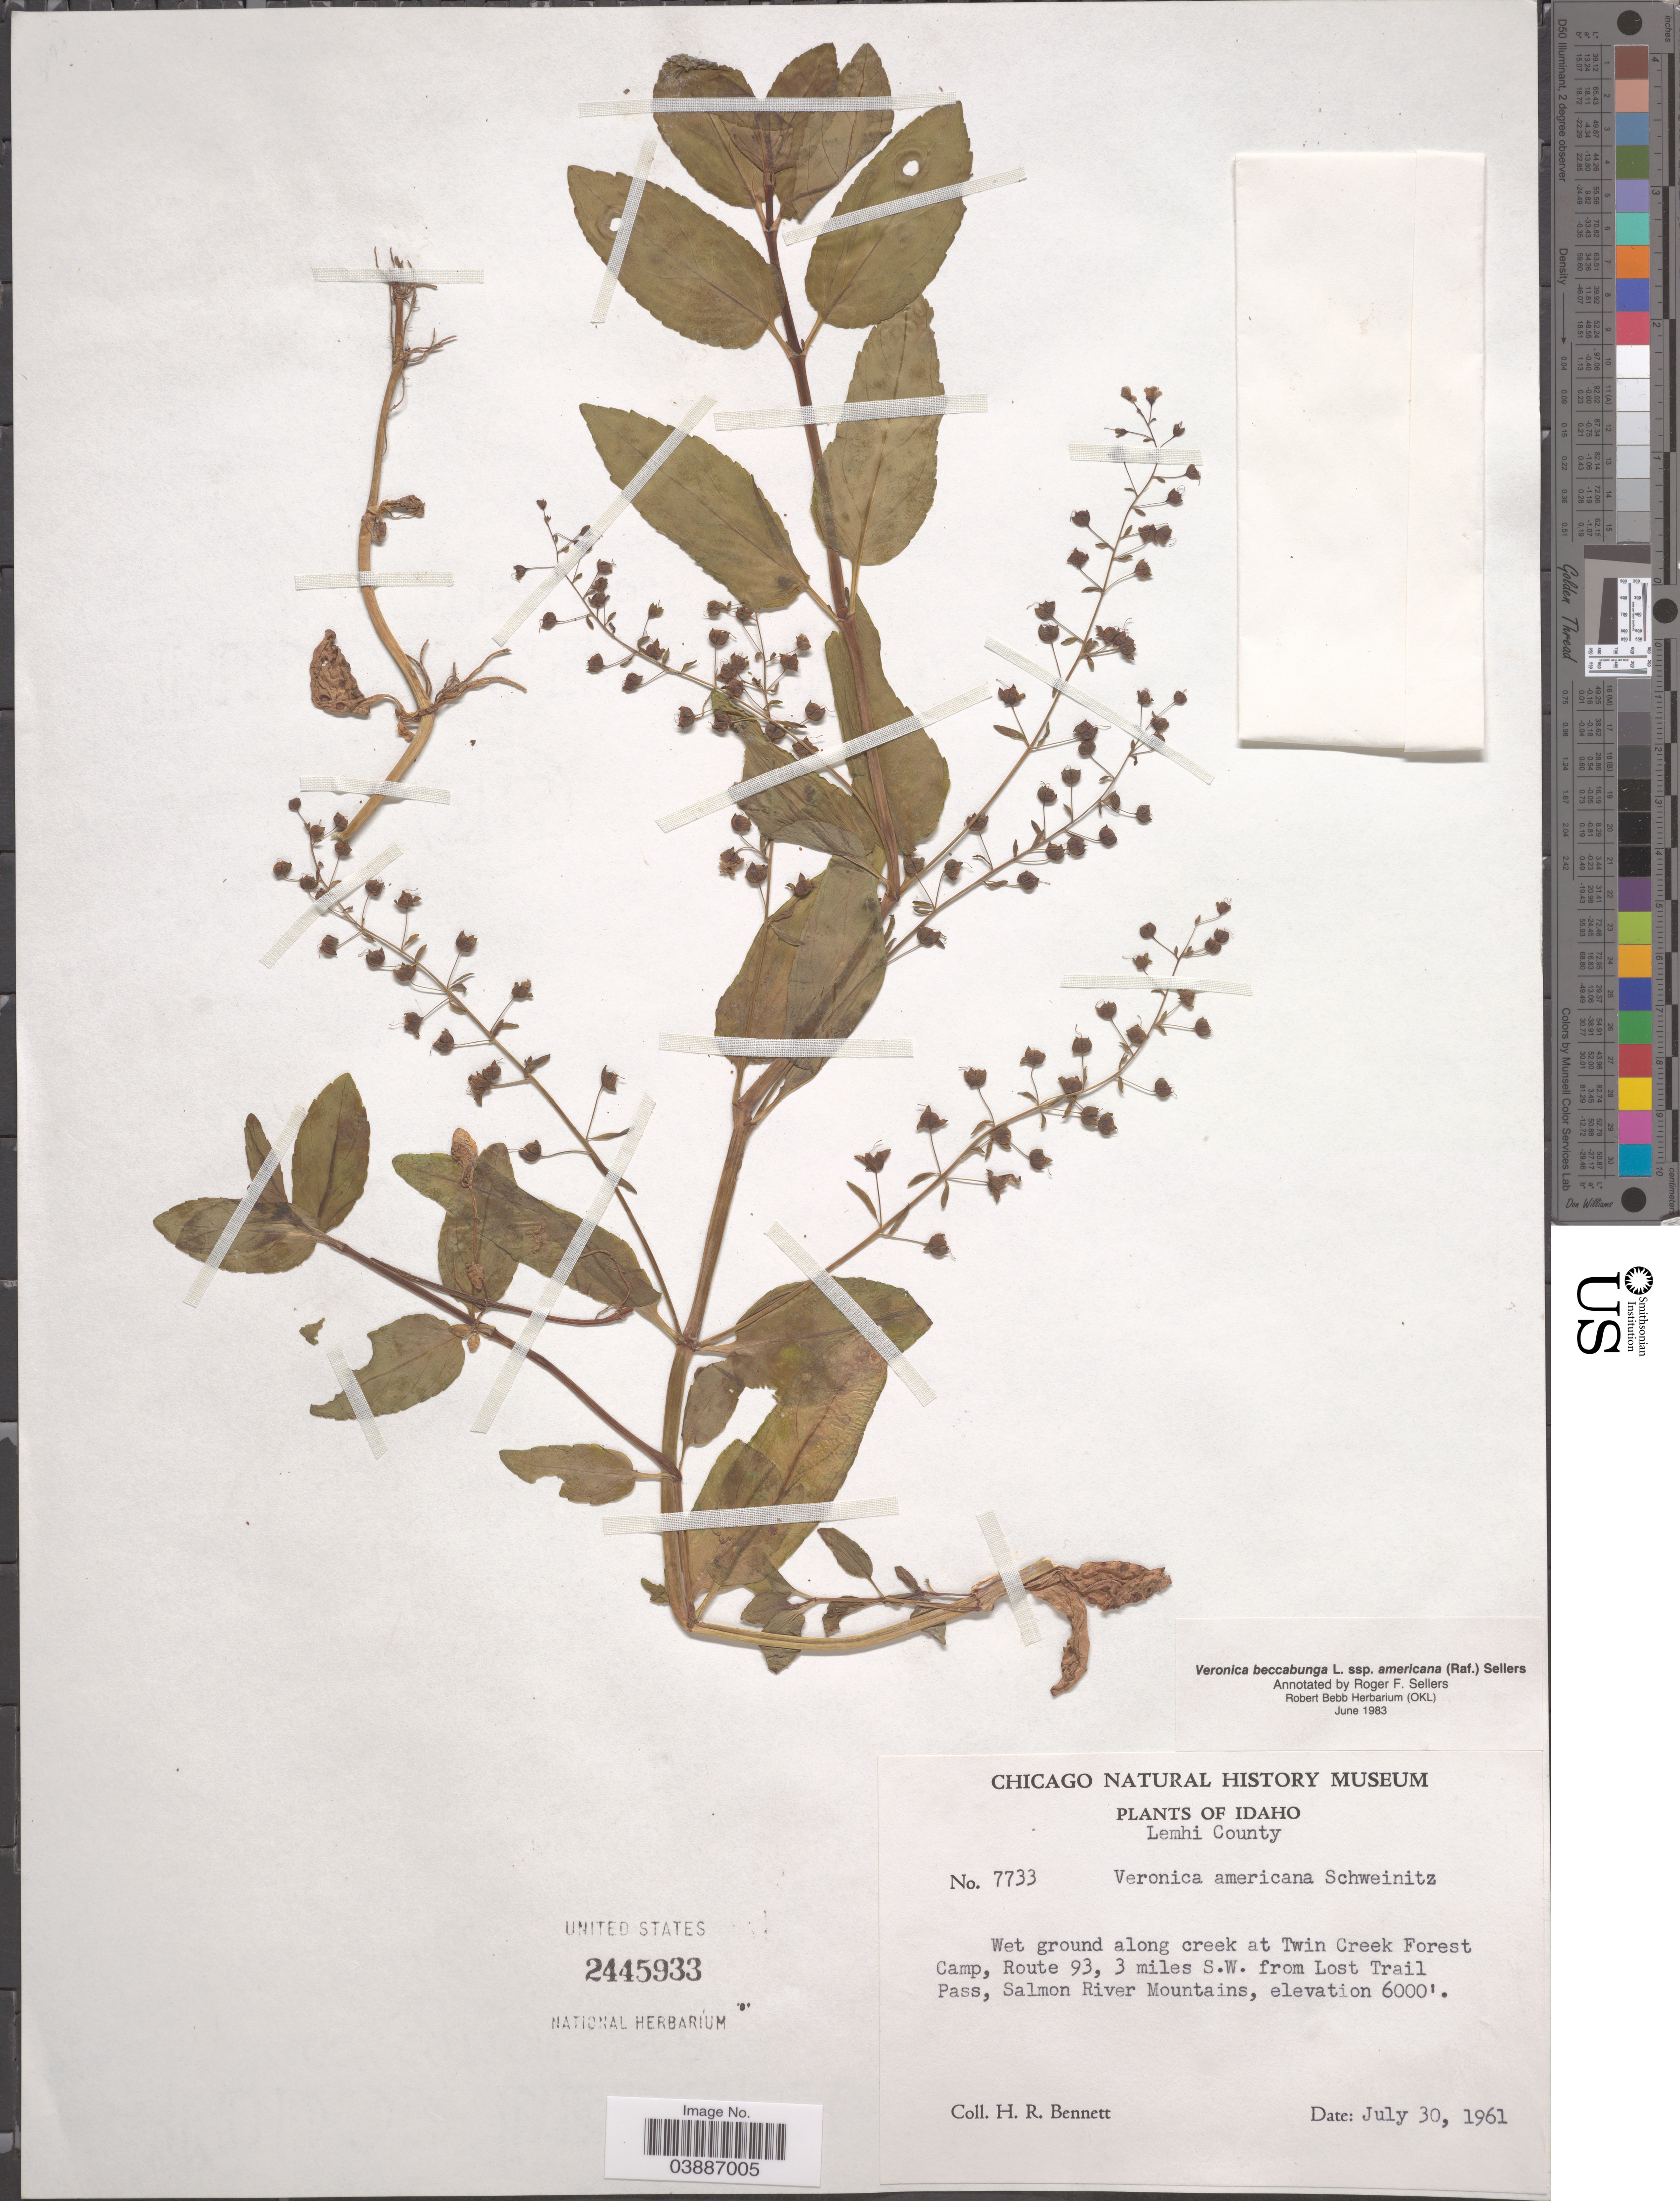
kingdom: Plantae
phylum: Tracheophyta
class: Magnoliopsida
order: Lamiales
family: Plantaginaceae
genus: Veronica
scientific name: Veronica beccabunga subsp. americana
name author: Raf.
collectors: H. R. Bennett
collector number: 7733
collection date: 1961-07-30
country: United States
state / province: Idaho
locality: Lemhi County. Wet ground along creek at Twin Creek Forest Camp, Route 93, 3 miles S.W. from Lost Trail Pass, Salmon River Mountains.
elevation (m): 1829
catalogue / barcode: US 2445933